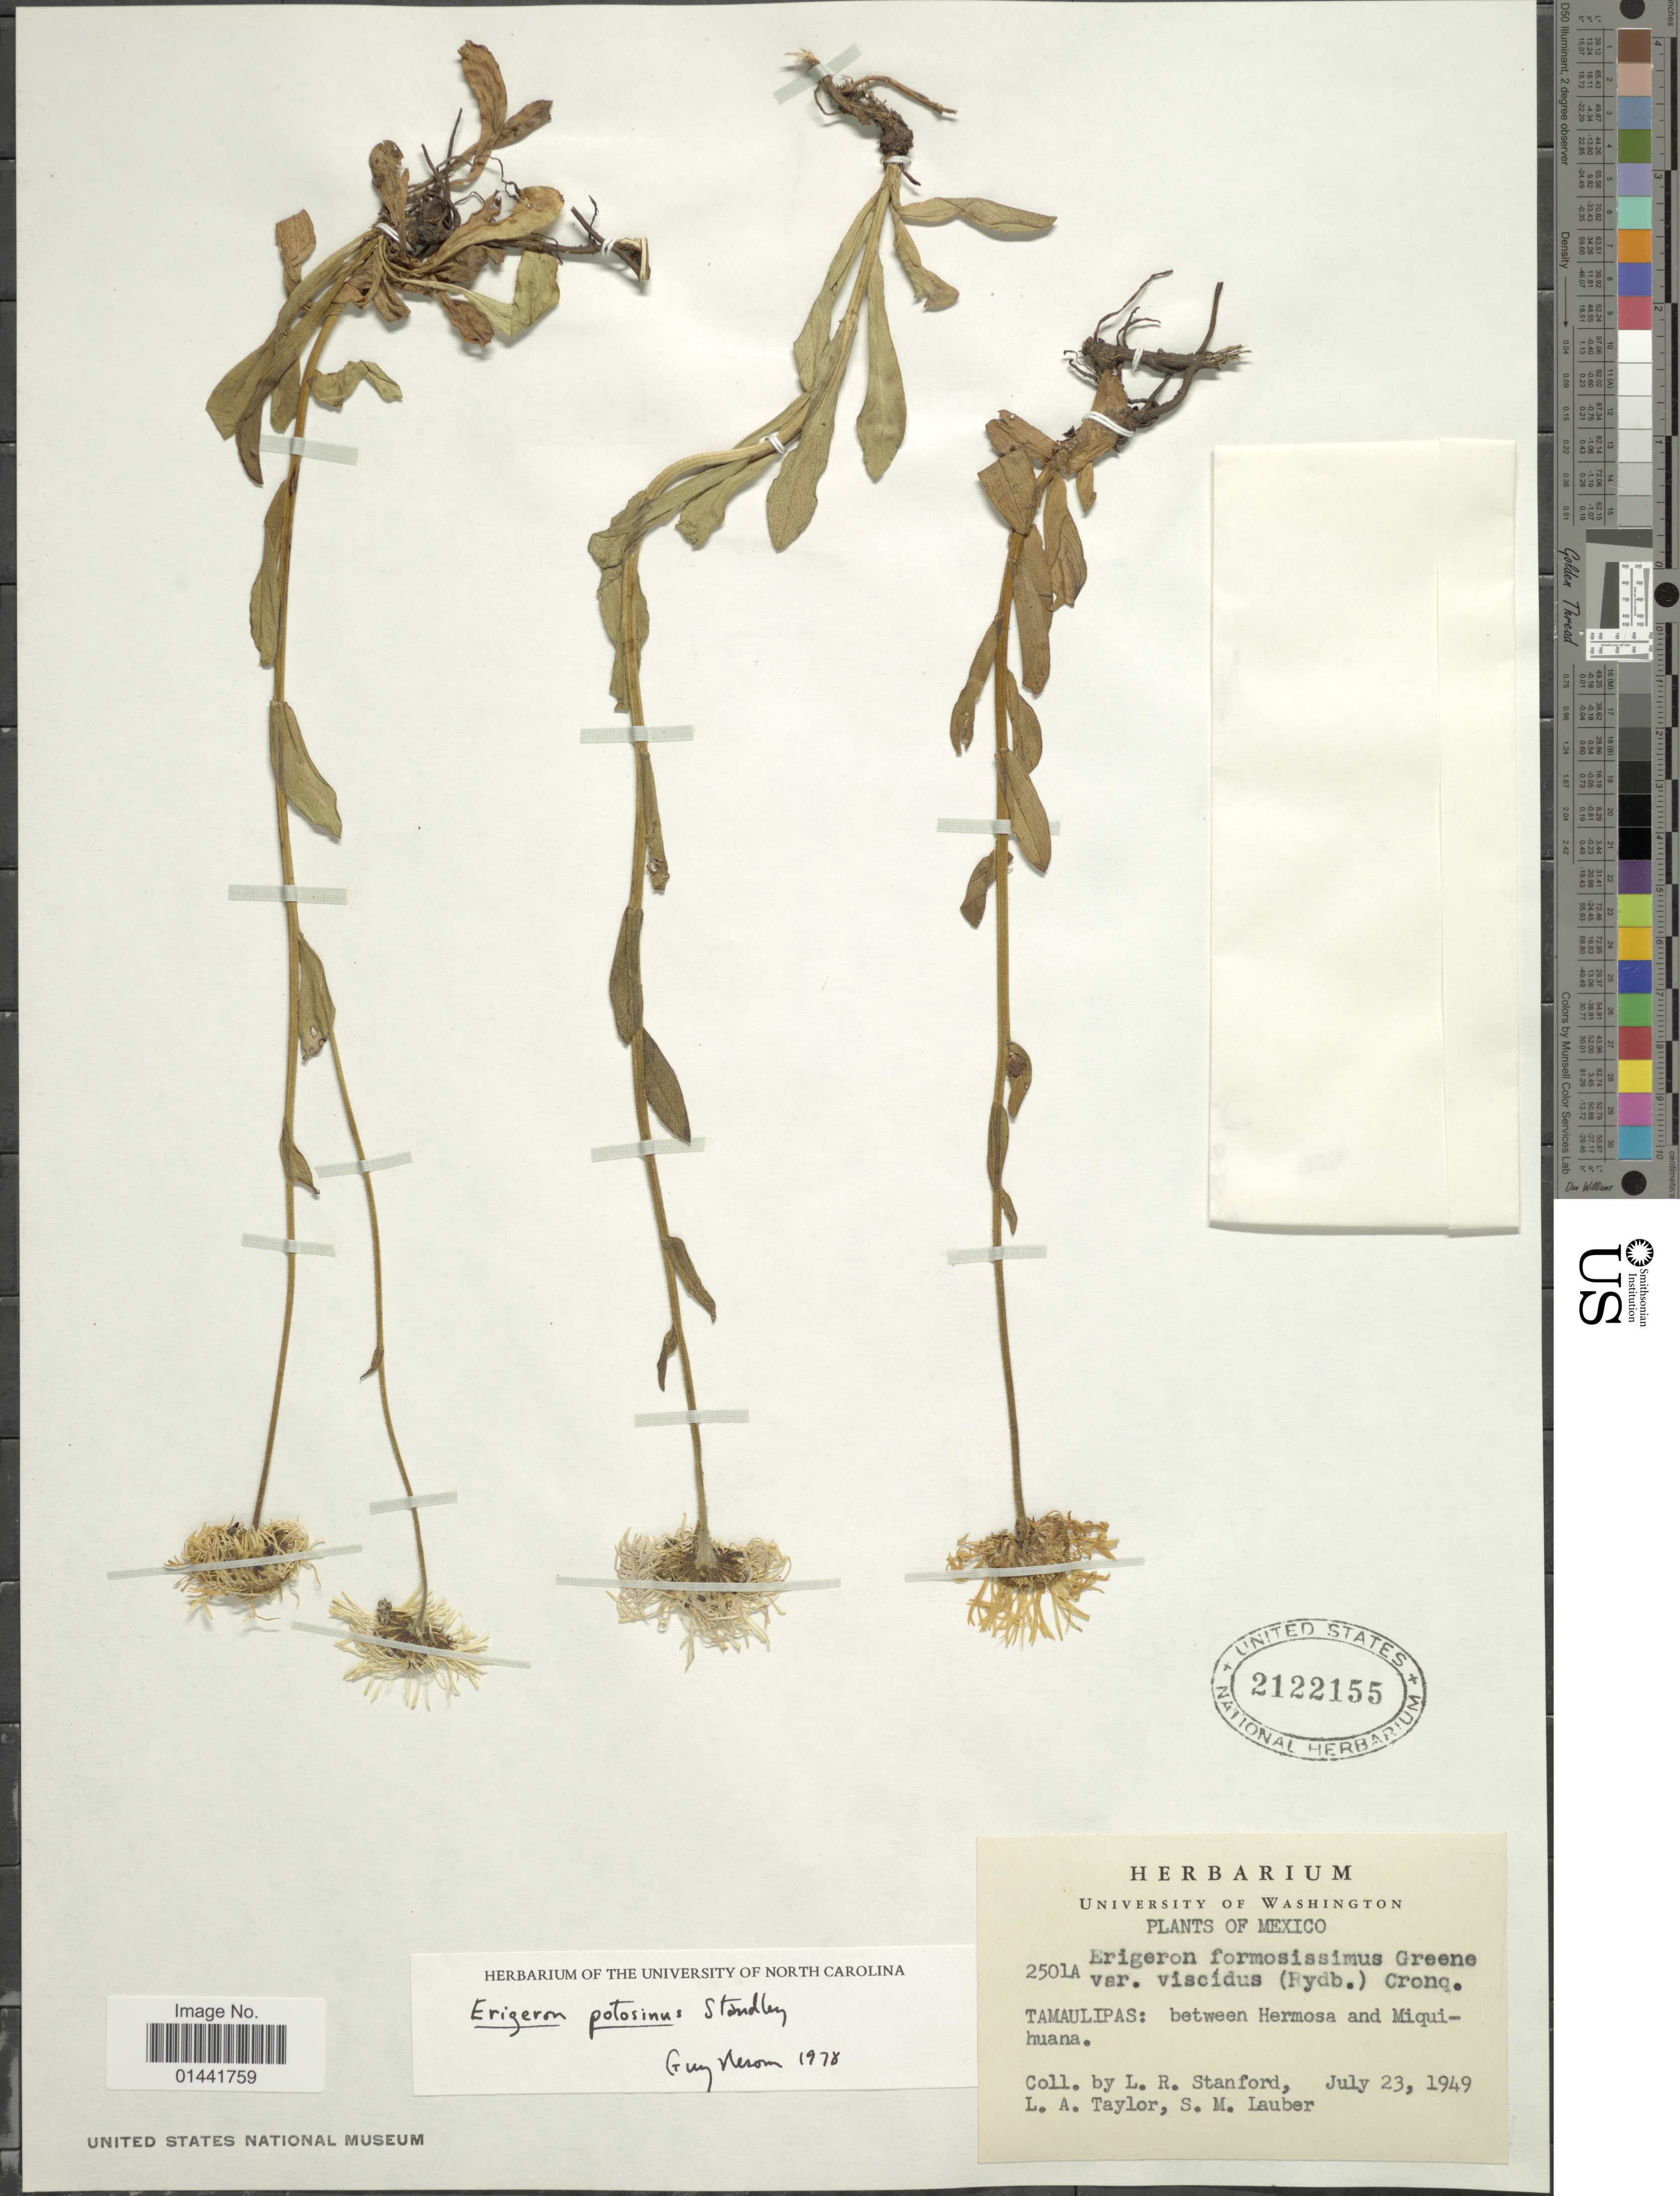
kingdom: Plantae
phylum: Tracheophyta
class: Magnoliopsida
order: Asterales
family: Asteraceae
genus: Erigeron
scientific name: Erigeron potasinus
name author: Standl.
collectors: L. R. Stanford, L. A. Taylor & S. M. Lauber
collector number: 2501A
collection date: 1949-07-23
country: Mexico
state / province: Tamaulipas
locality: Between Hermosa and Miquihuana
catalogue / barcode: US 2122155